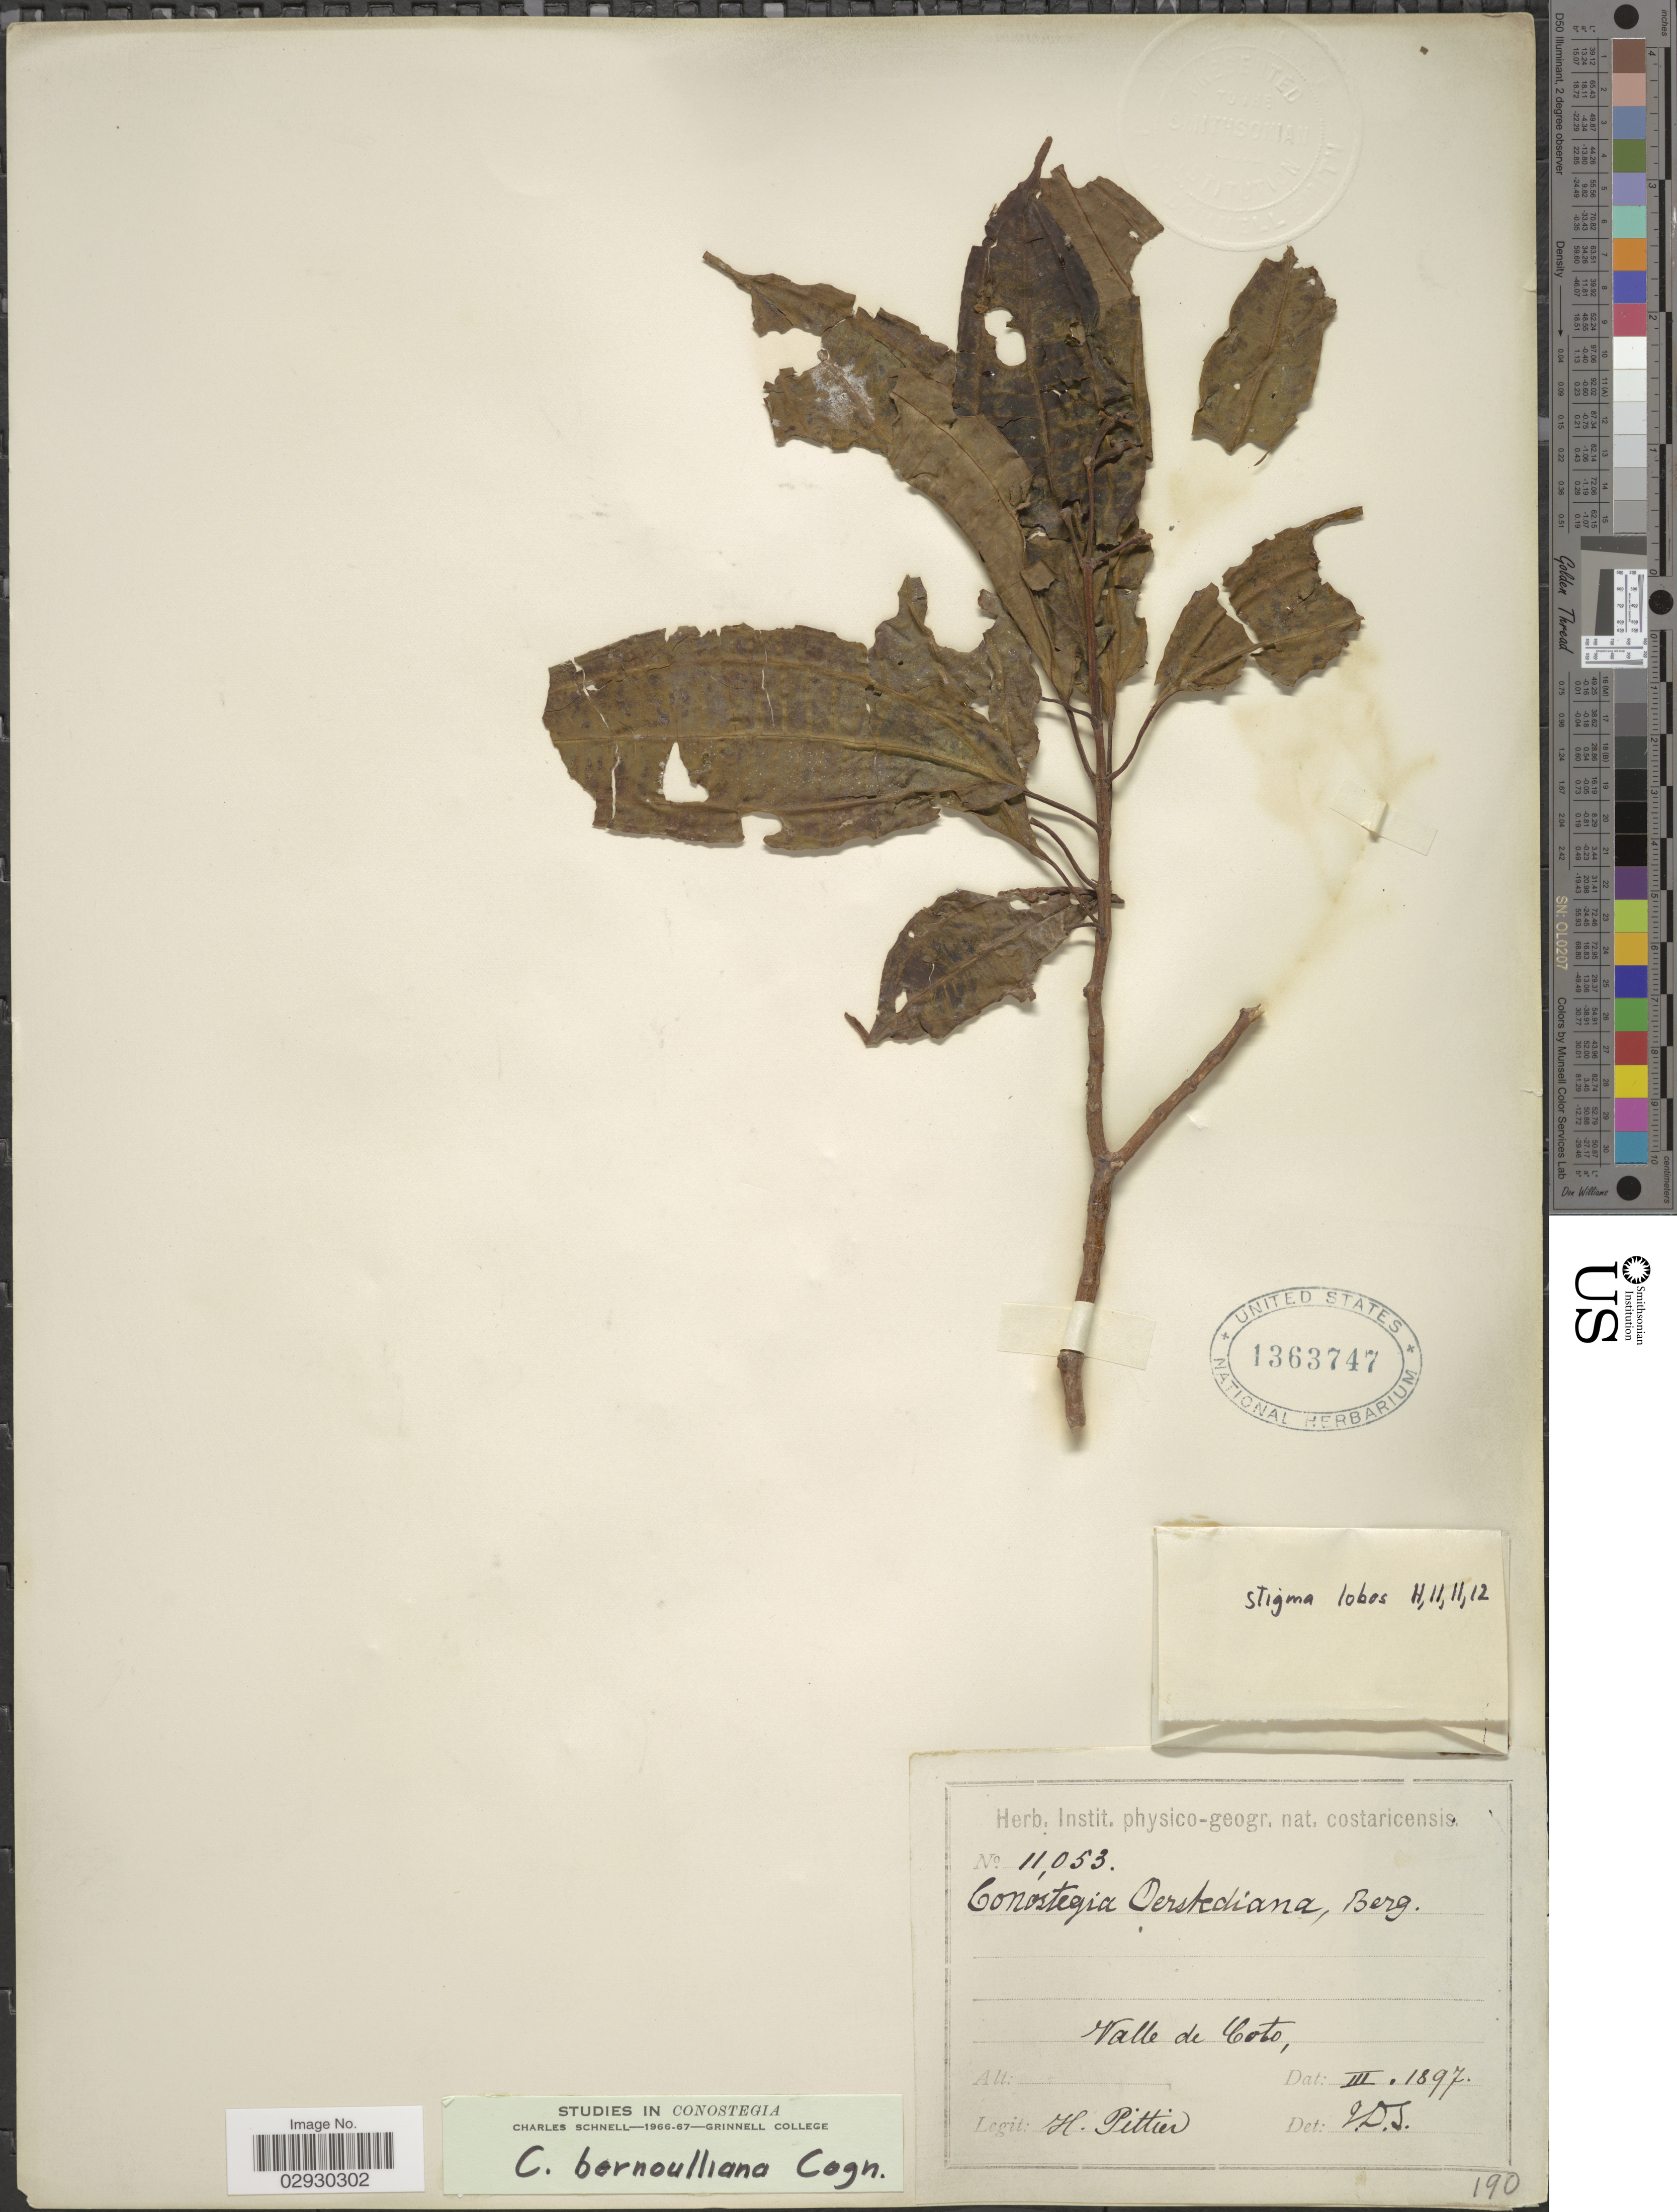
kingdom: Plantae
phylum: Tracheophyta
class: Magnoliopsida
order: Myrtales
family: Melastomataceae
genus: Conostegia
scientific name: Conostegia icosandra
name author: (Sw.) Urb.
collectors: H. F. Pittier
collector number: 11053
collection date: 1897-03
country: Costa Rica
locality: Valle de Coto.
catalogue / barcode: US 1363747